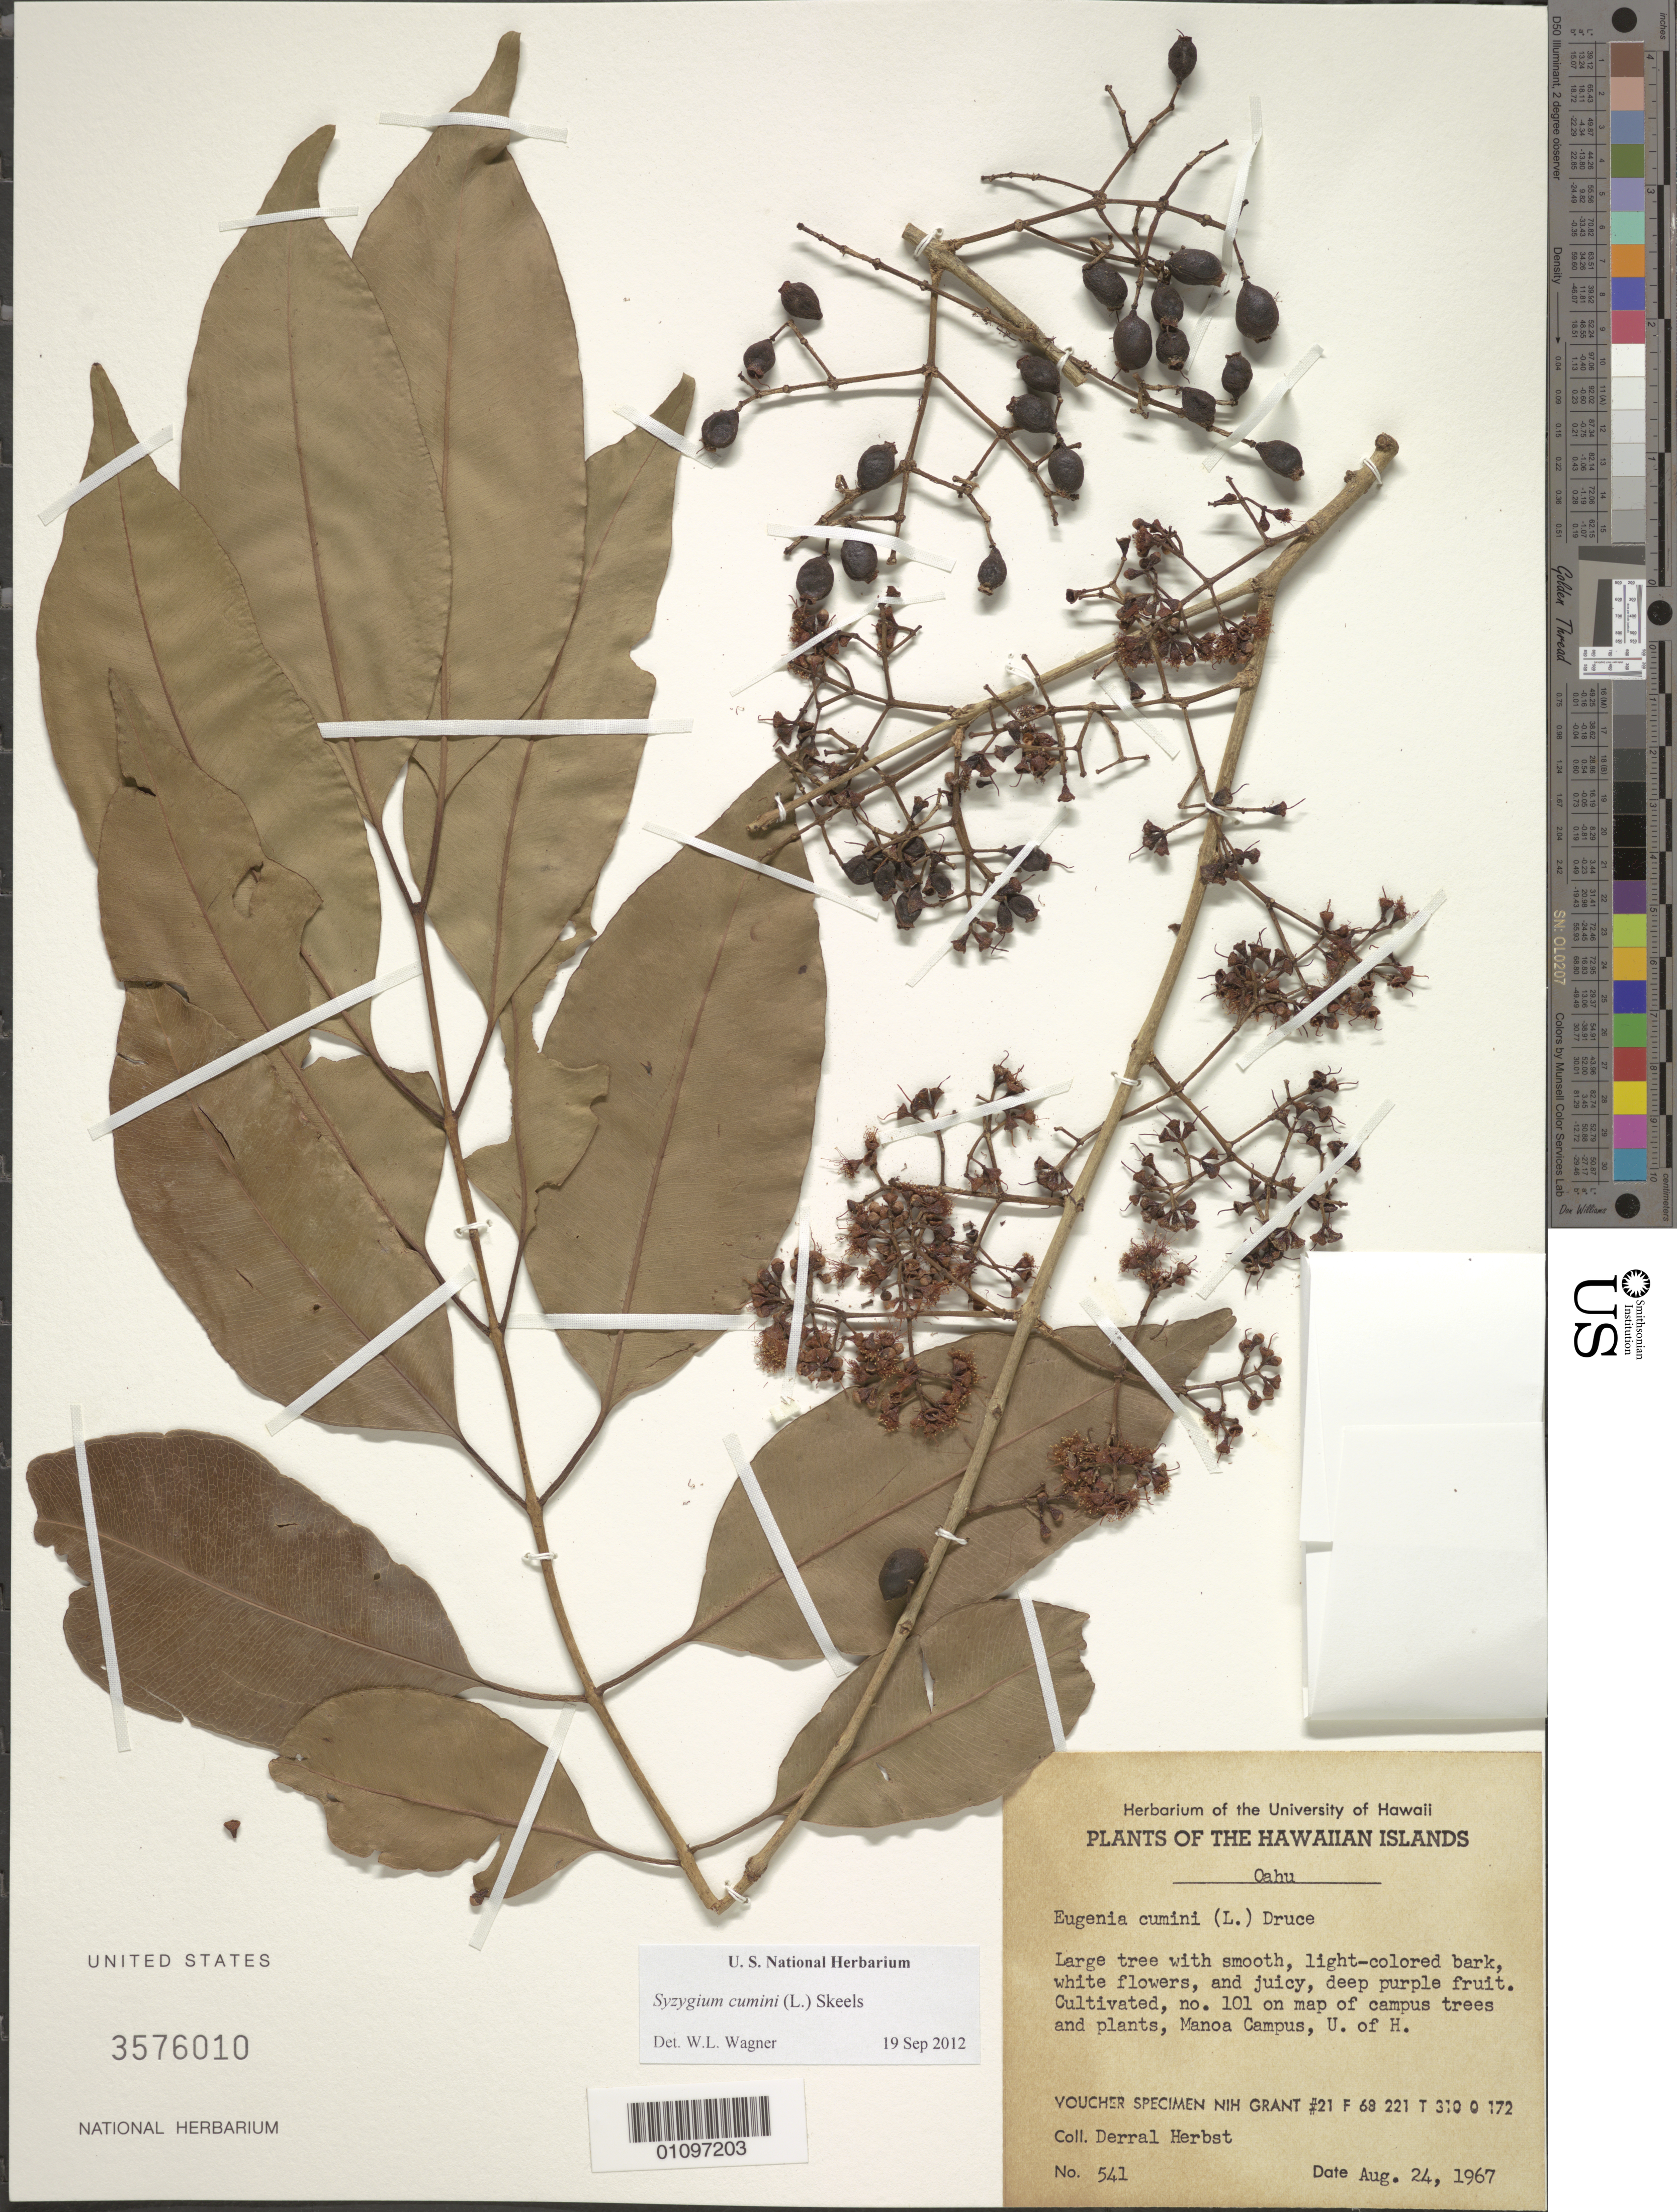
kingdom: Plantae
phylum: Tracheophyta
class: Magnoliopsida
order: Myrtales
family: Myrtaceae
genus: Syzygium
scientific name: Syzygium cumini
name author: (L.) Skeels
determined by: Wagner, W. L., (BOT), Smithsonian Institution - National Museum of Natural History (UNITED STATES)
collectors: D. R. Herbst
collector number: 541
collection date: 1967-08-24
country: United States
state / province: Hawaii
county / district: Honolulu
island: Oahu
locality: University of Hawaii Manoa Campus, number 101 on map of campus trees and plants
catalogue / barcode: US 3576010